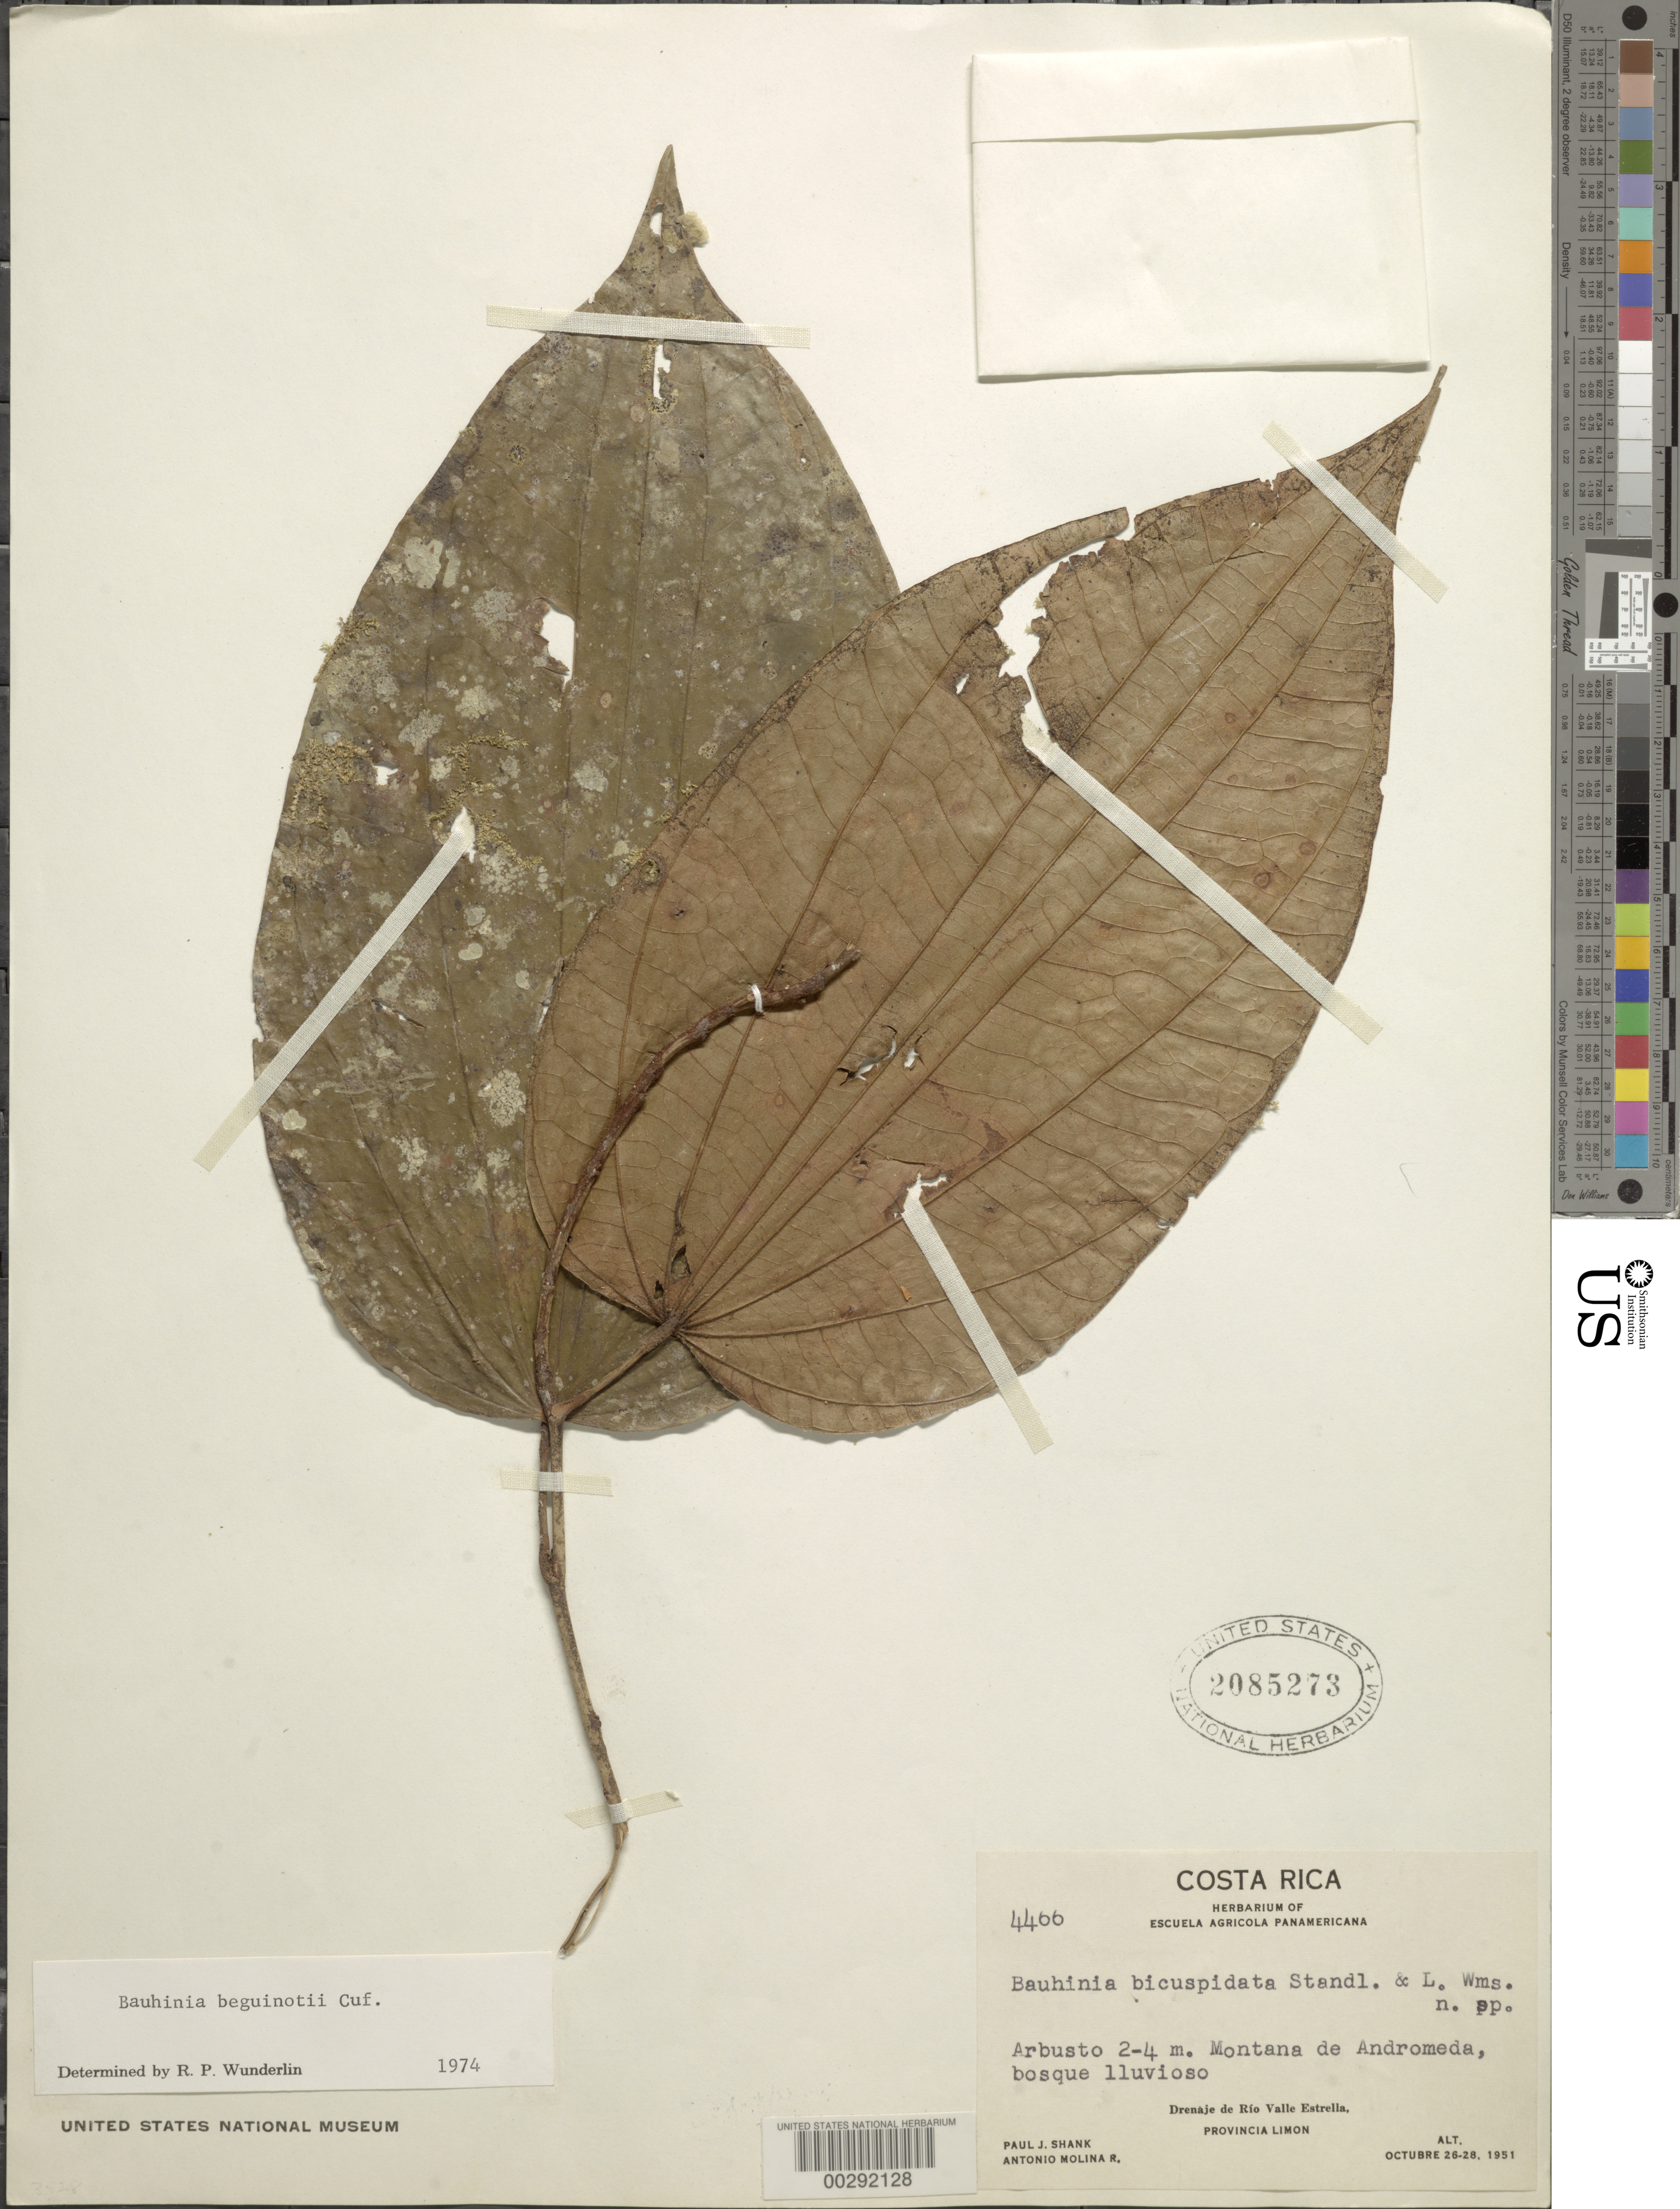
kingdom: Plantae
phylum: Tracheophyta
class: Magnoliopsida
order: Fabales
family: Fabaceae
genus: Bauhinia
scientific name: Bauhinia beguinotii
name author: Cufod.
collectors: P. J. Shank & A. Molina R.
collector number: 4466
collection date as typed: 26 Oct 1951 to 28 Oct 1951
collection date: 1951-10-26/1951-10-28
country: Costa Rica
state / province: Limón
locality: Montana de andromeda, drenaje de rio valle estrella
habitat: Rain forest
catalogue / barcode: US 2085273